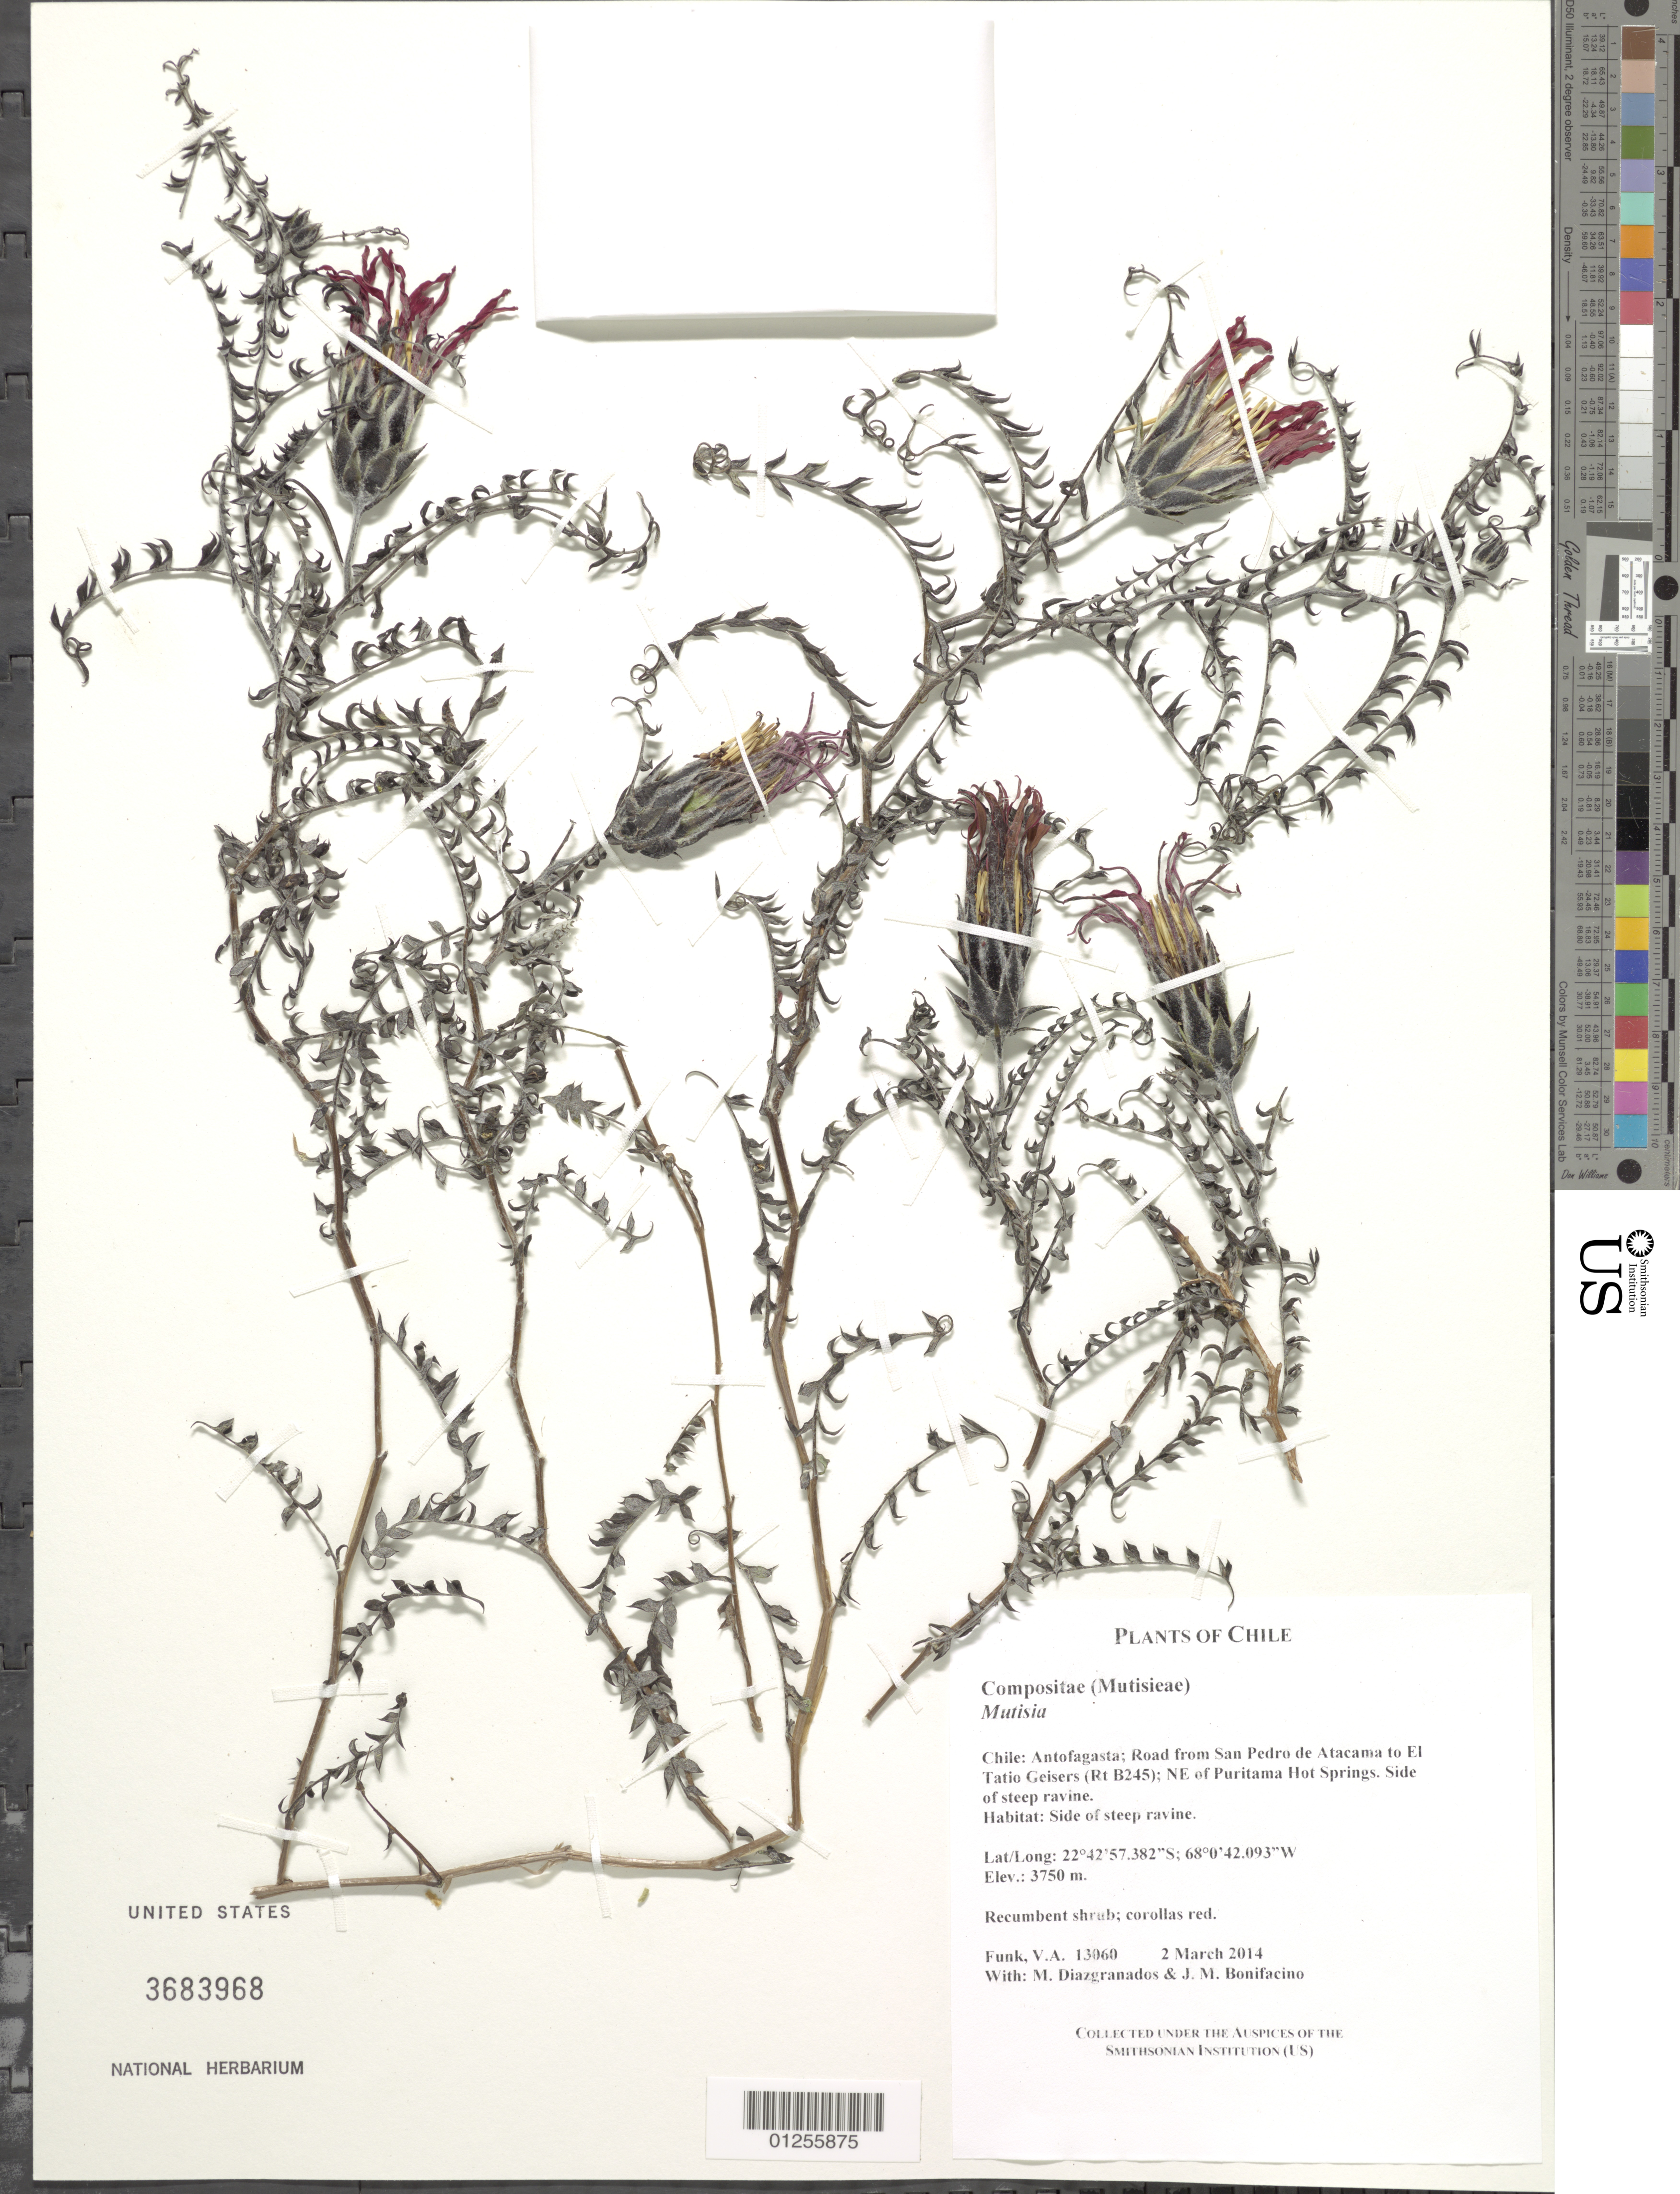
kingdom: Plantae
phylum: Tracheophyta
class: Magnoliopsida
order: Asterales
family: Asteraceae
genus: Mutisia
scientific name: Mutisia sp.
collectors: V. Funk, M. Diazgranados C. & M. Bonifacino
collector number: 13060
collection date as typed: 2 March 2014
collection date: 2014-03-02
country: Chile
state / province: Antofagasta (II)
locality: Road from San Pedro de Atacama to El Tatio Geisers (Rt B245); NE of Puritama Hot Springs.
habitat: Side of steep ravine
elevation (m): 3750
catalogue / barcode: US 3683968